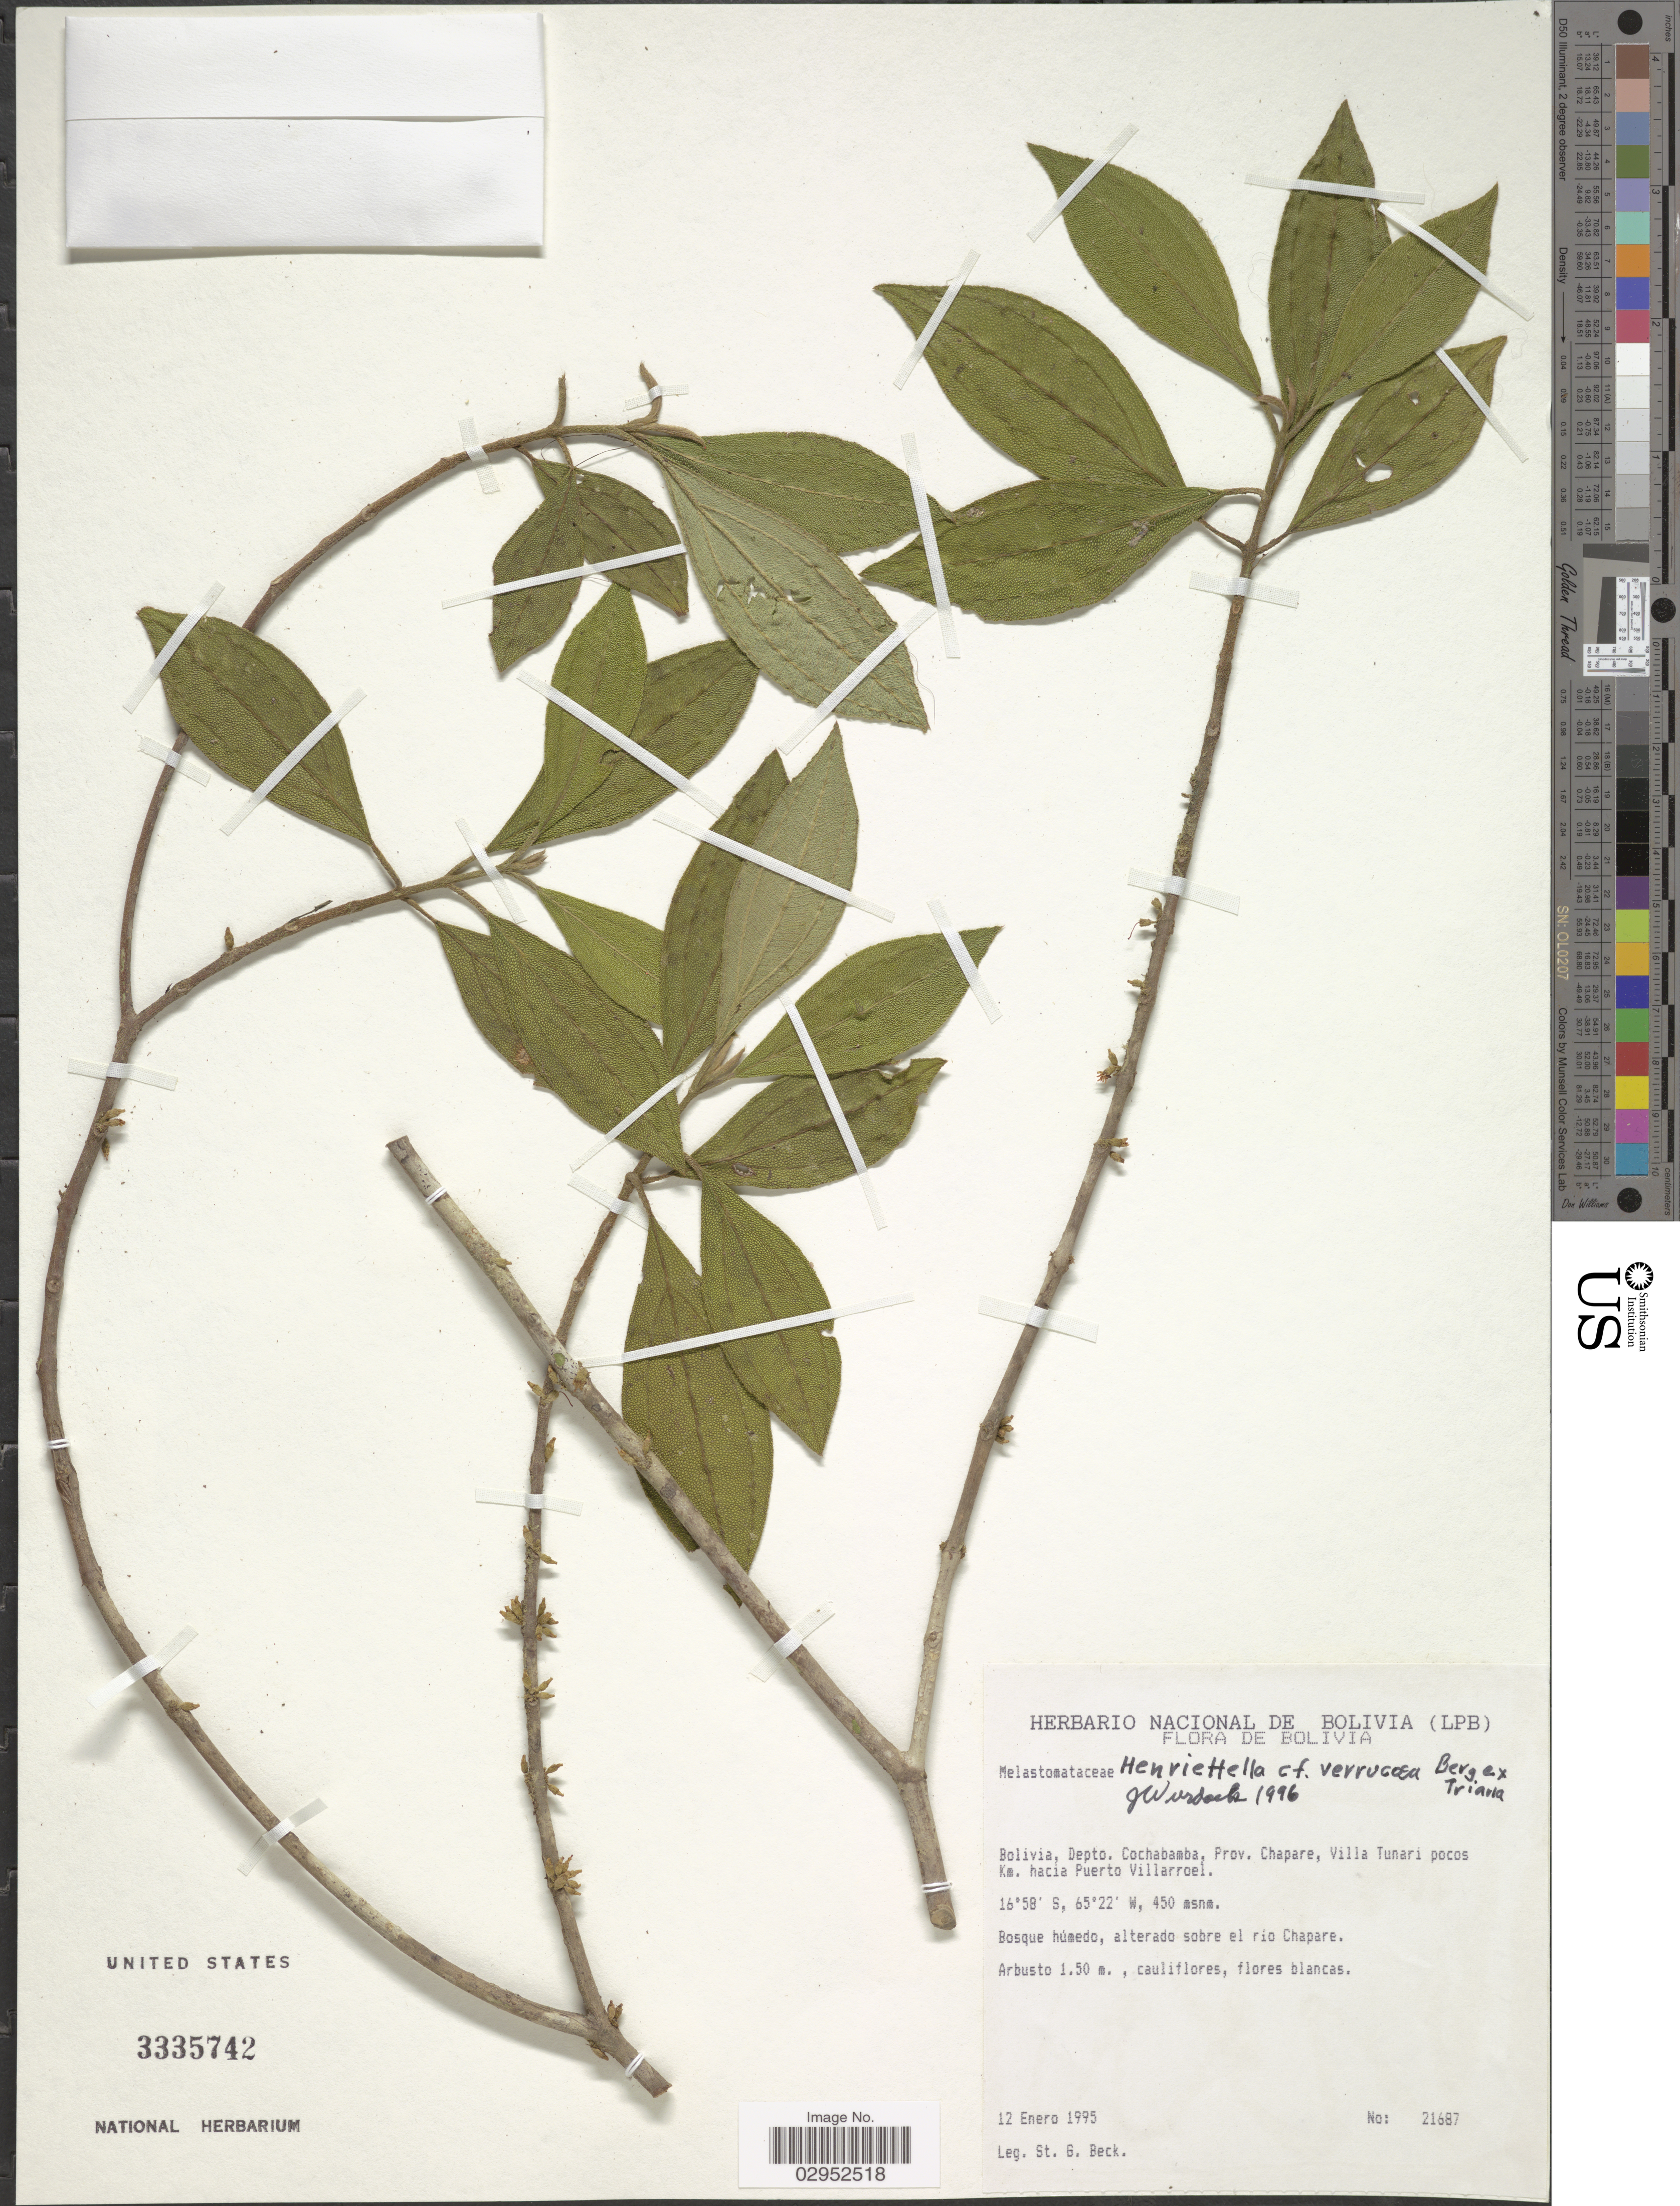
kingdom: Plantae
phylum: Tracheophyta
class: Magnoliopsida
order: Myrtales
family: Melastomataceae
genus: Henriettea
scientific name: Henriettea verrucosa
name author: (Triana) J.F. Macbr.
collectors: S. G. Beck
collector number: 21687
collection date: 1995-01-12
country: Bolivia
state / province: Cochabamba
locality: Depto. Cochabamba, Prov. Chapare, Villa Tunari pocos Km. hacia Puerto Villarroel.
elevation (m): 450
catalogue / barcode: US 3335742